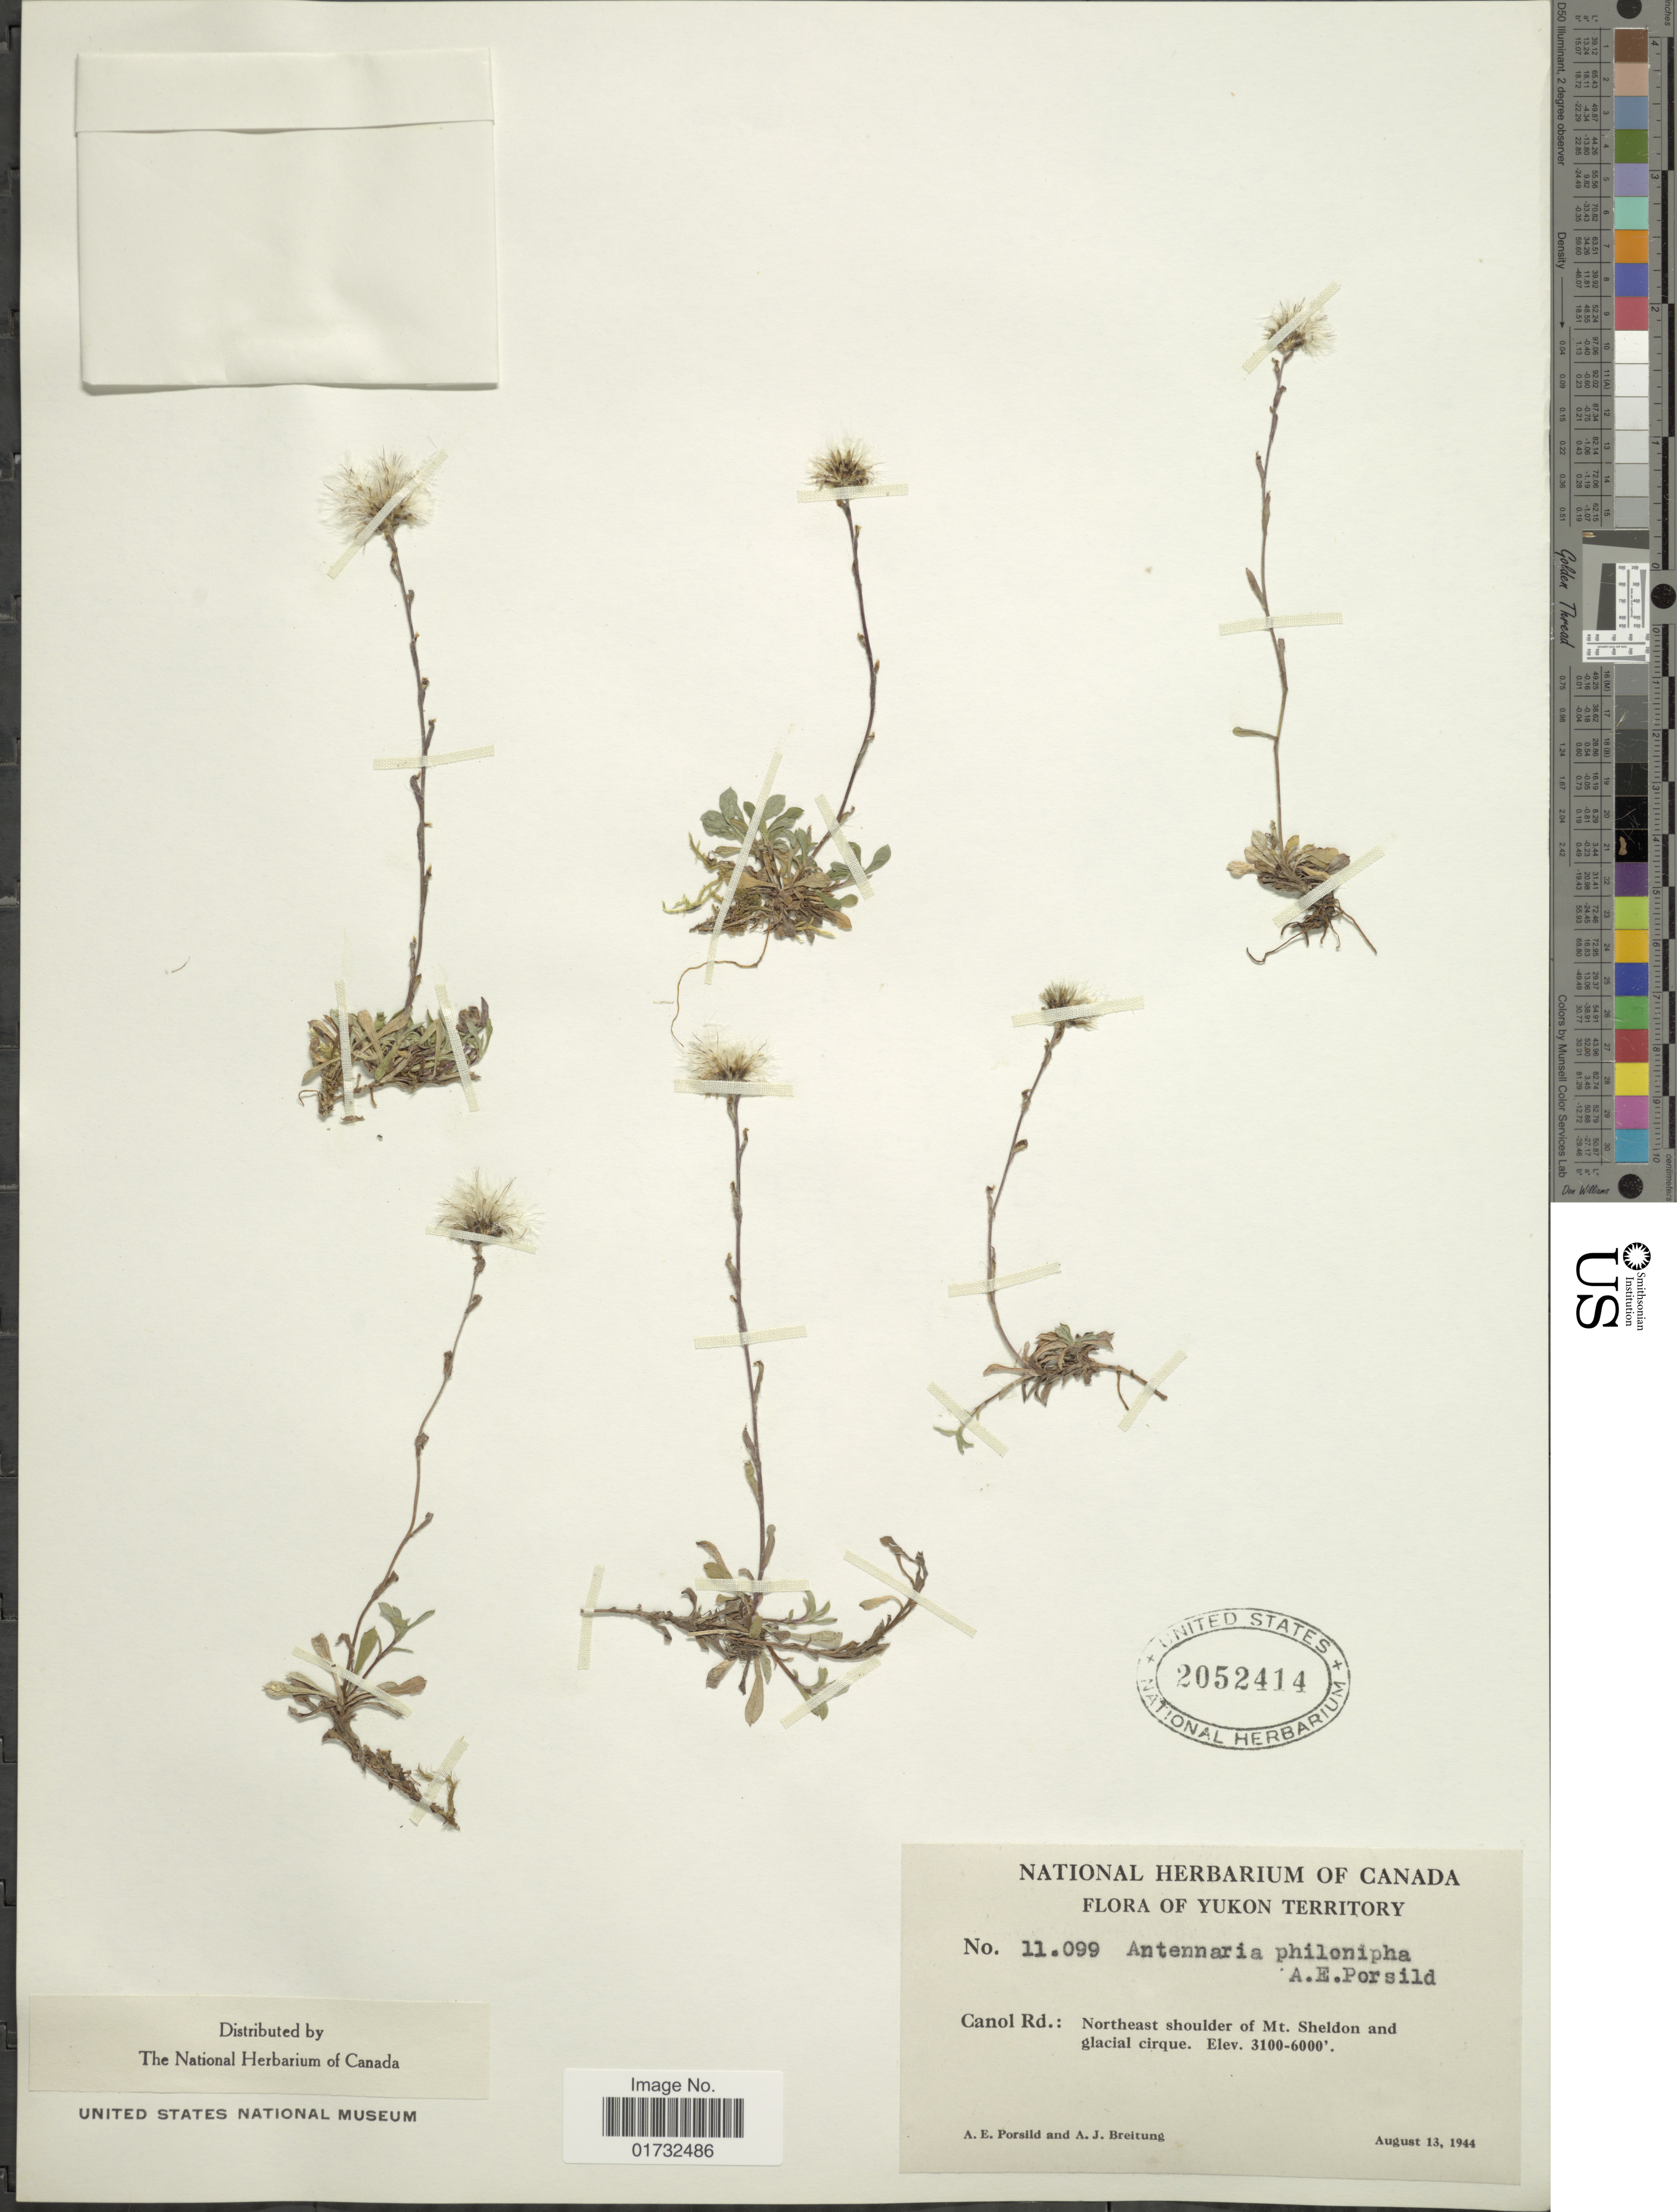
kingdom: Plantae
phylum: Tracheophyta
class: Magnoliopsida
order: Asterales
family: Asteraceae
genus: Antennaria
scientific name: Antennaria philonipha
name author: A.E. Porsild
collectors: A. E. Porsild & A. Breitung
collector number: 11099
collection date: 1944-08-13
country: Canada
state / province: Yukon Territory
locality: Canol Rd.: Northeast shoulder of Mt. Sheldon and glacial cirque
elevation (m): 945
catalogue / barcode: US 2052414